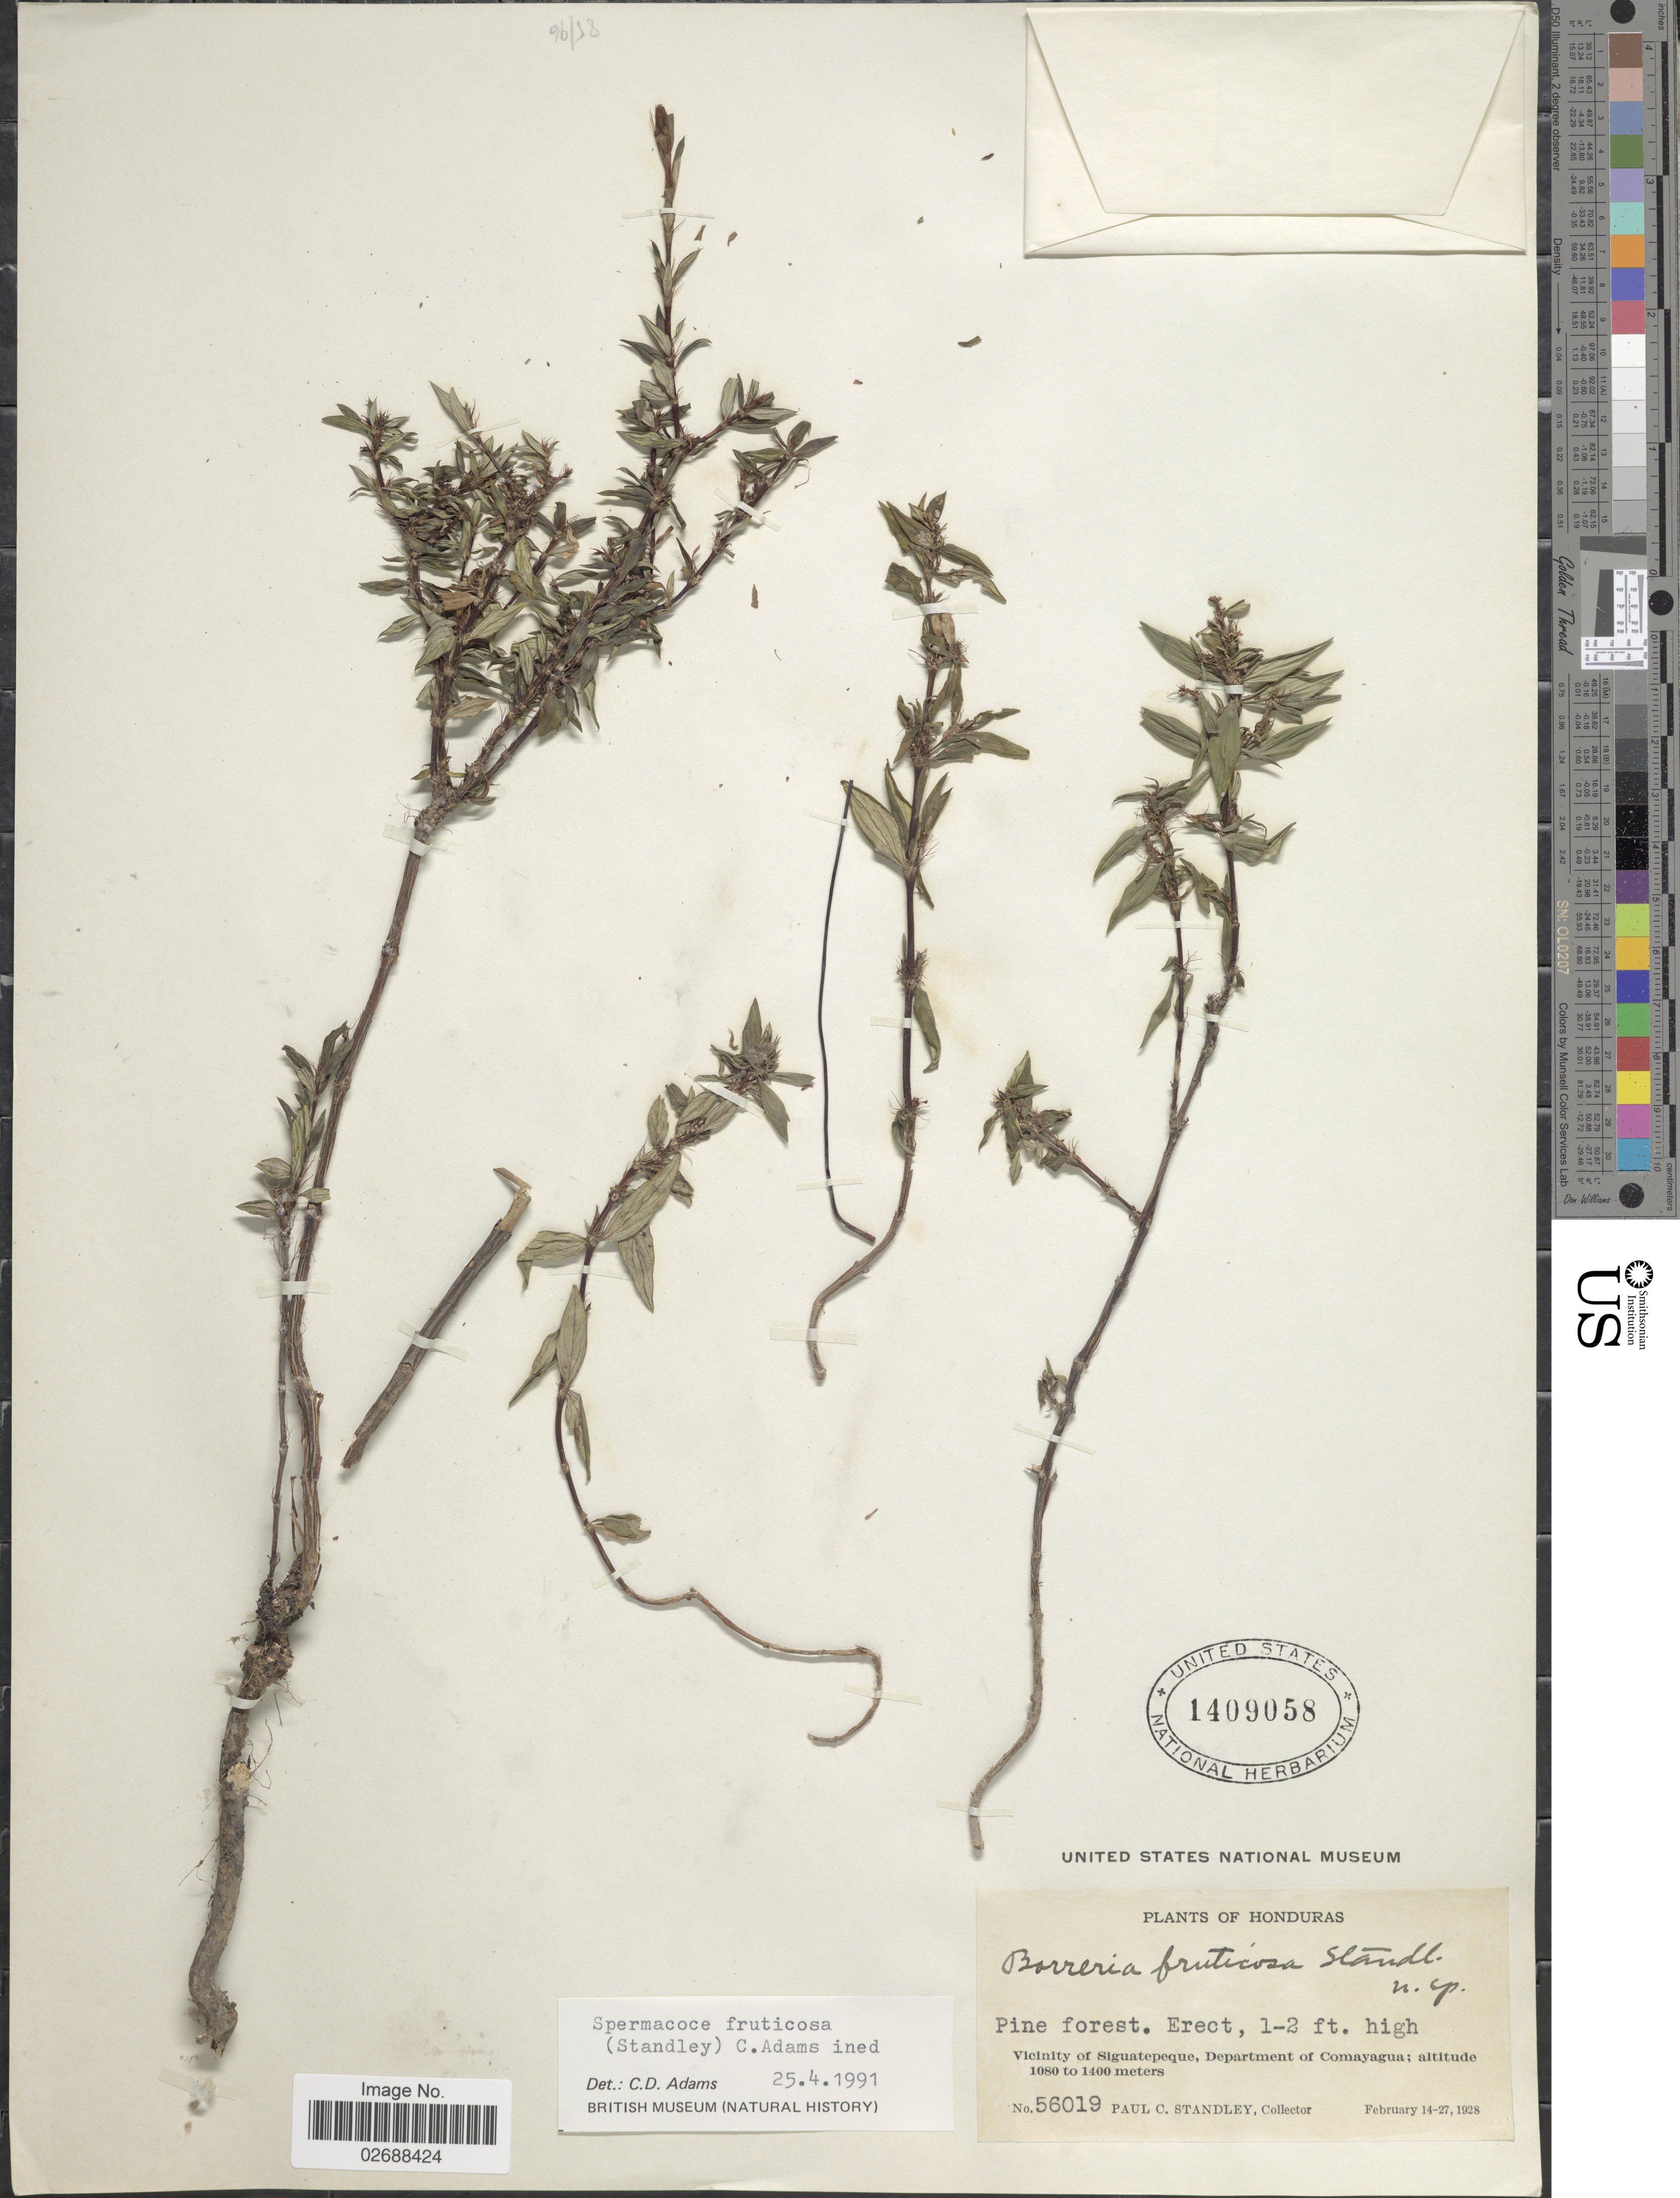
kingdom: Plantae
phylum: Tracheophyta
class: Magnoliopsida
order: Gentianales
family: Rubiaceae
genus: Spermacoce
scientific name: Spermacoce assurgens var. hondurensis C.D. Adams var. nov. ined.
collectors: P. C. Standley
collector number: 56019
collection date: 1928-02-14/1928-02-27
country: Honduras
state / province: Comayagua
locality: Vicinity of Siguatepeque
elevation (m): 1080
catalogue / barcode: US 1409058